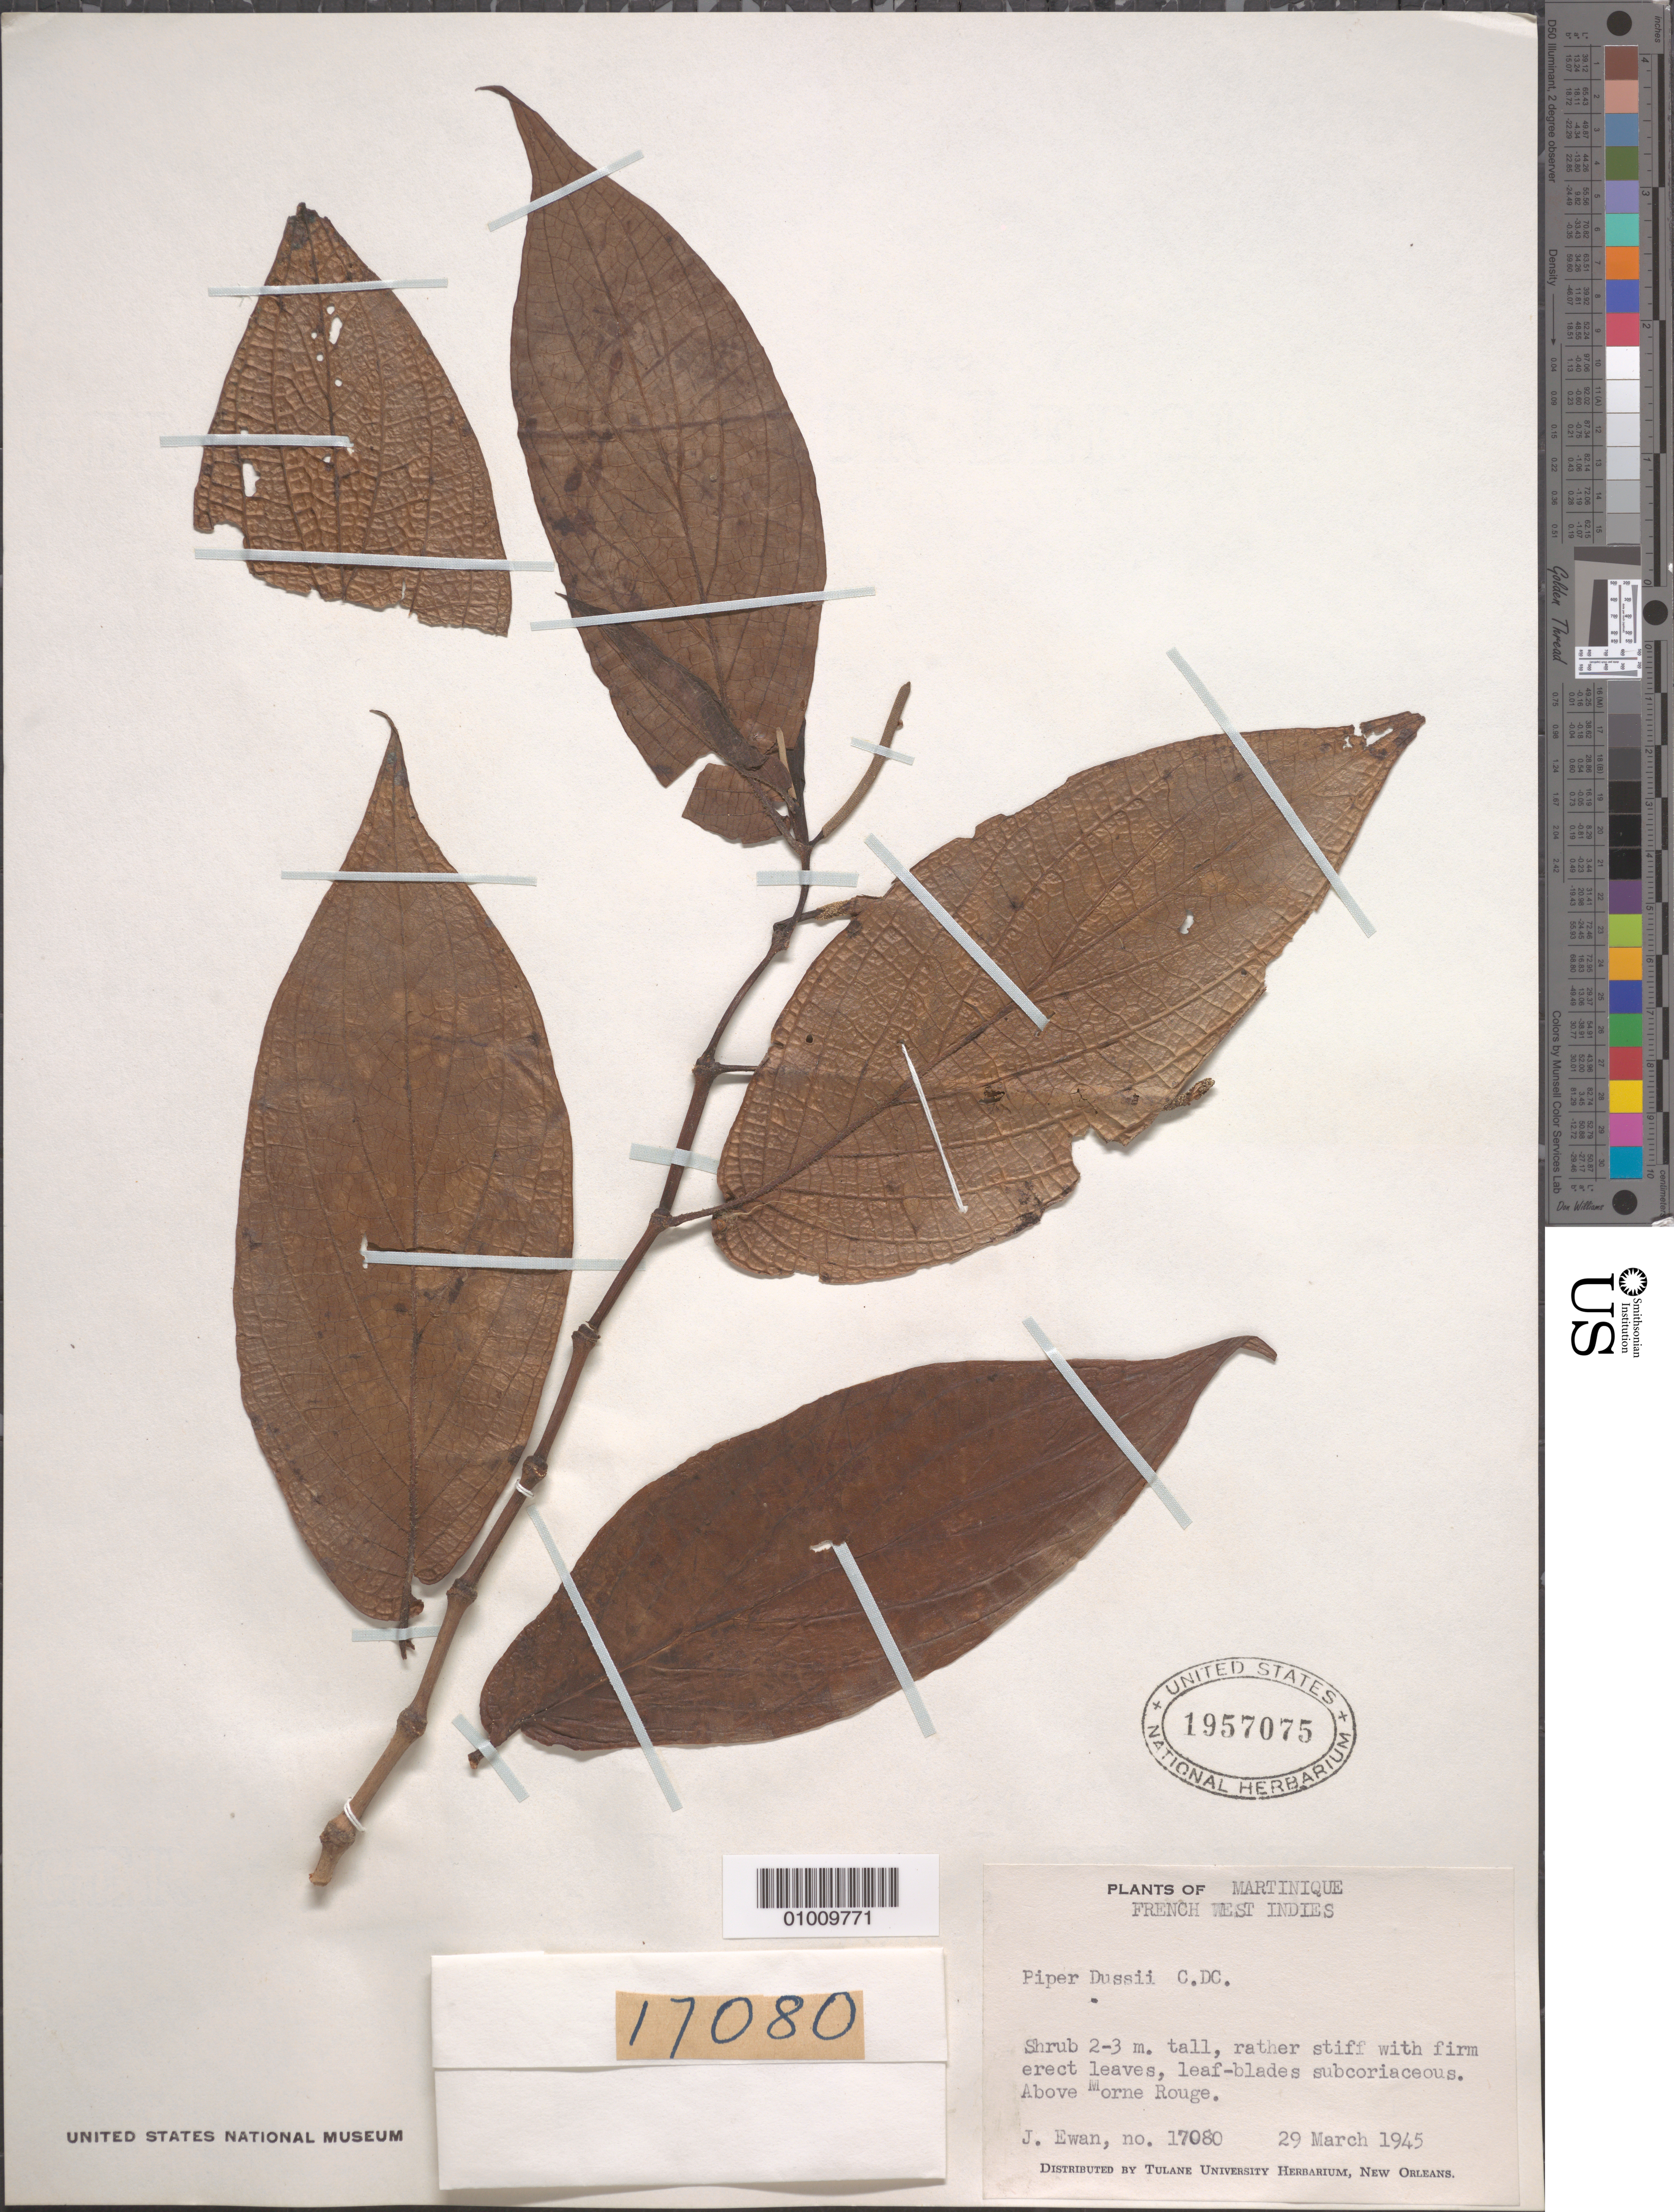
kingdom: Plantae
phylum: Tracheophyta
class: Magnoliopsida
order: Piperales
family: Piperaceae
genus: Piper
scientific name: Piper dussii var. dussii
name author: C. DC.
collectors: J. A. Ewan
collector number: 17080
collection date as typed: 29 Mar 1945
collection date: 1945-03-29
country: Martinique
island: Martinique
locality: Above Morne Rouge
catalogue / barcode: US 1957075